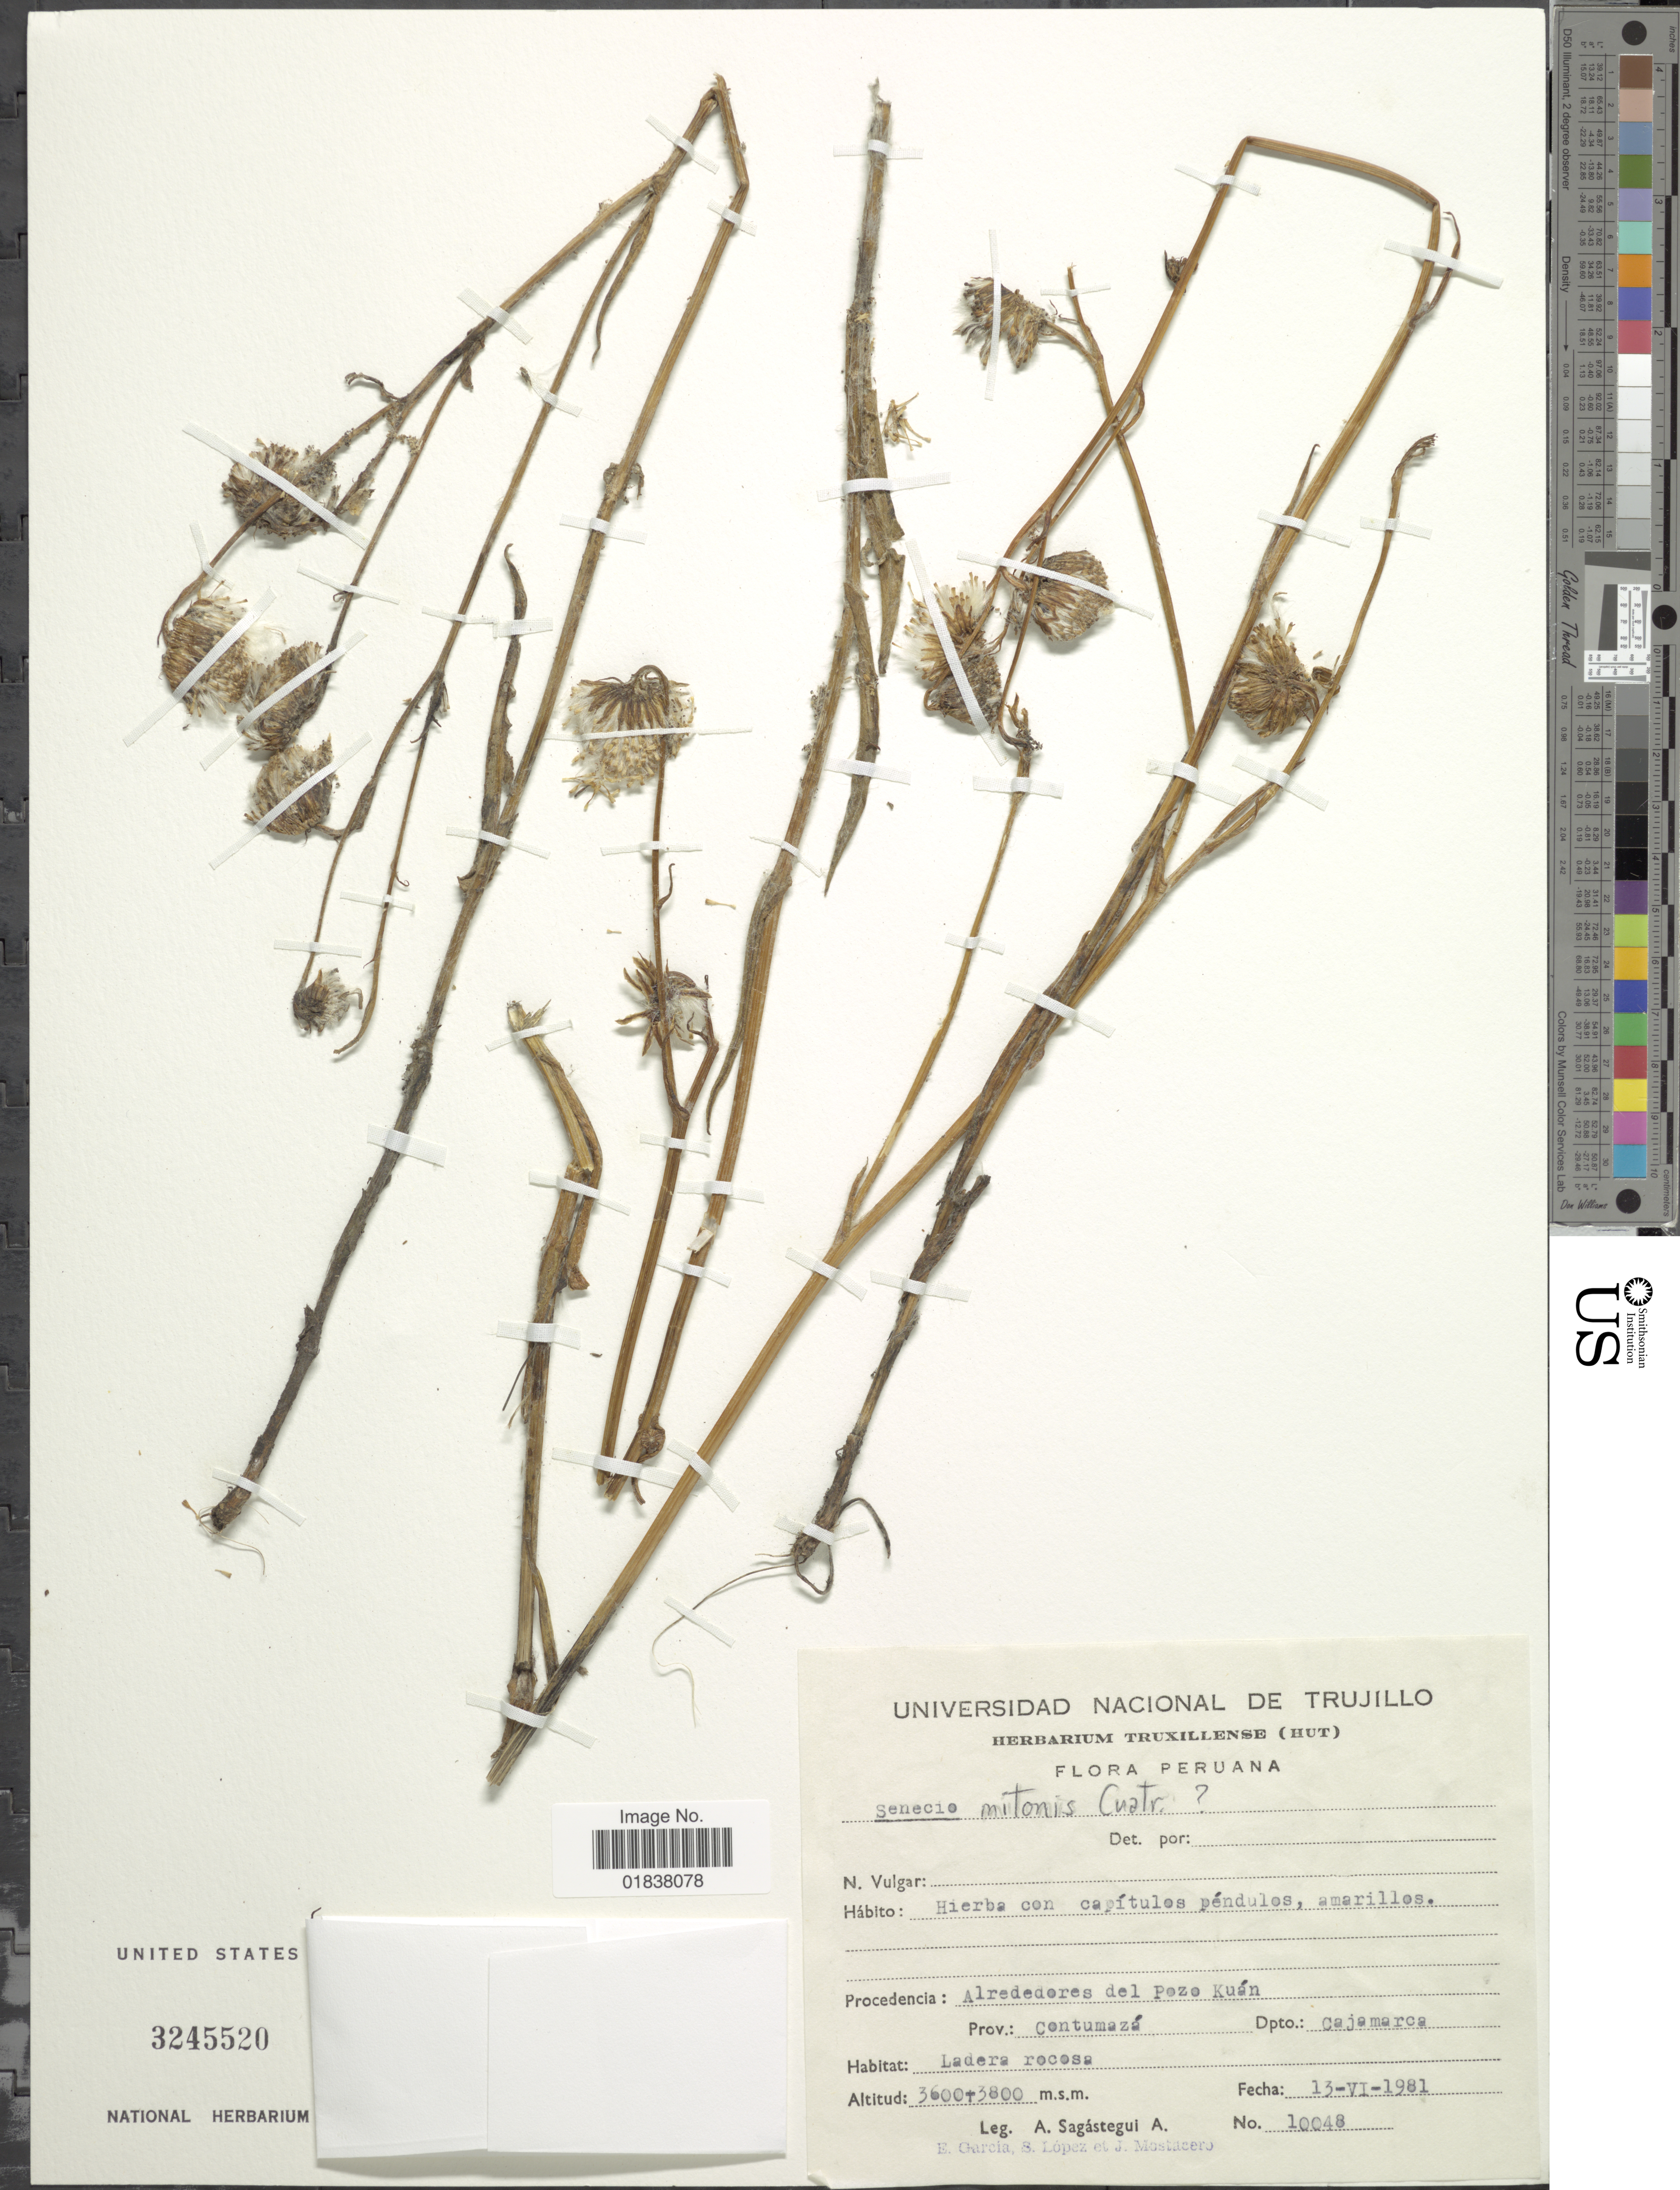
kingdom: Plantae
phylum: Tracheophyta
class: Magnoliopsida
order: Asterales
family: Asteraceae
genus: Senecio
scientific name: Senecio mitonis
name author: Cuatrec.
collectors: A. Sagástegui A., E. Garcia, S. Lopez & J. Mostacero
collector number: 10048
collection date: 1981-06-13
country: Peru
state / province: Cajamarca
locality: Alrededores del Pozo Kuan, Prov. Contumaza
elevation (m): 3600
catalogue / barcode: US 3245520